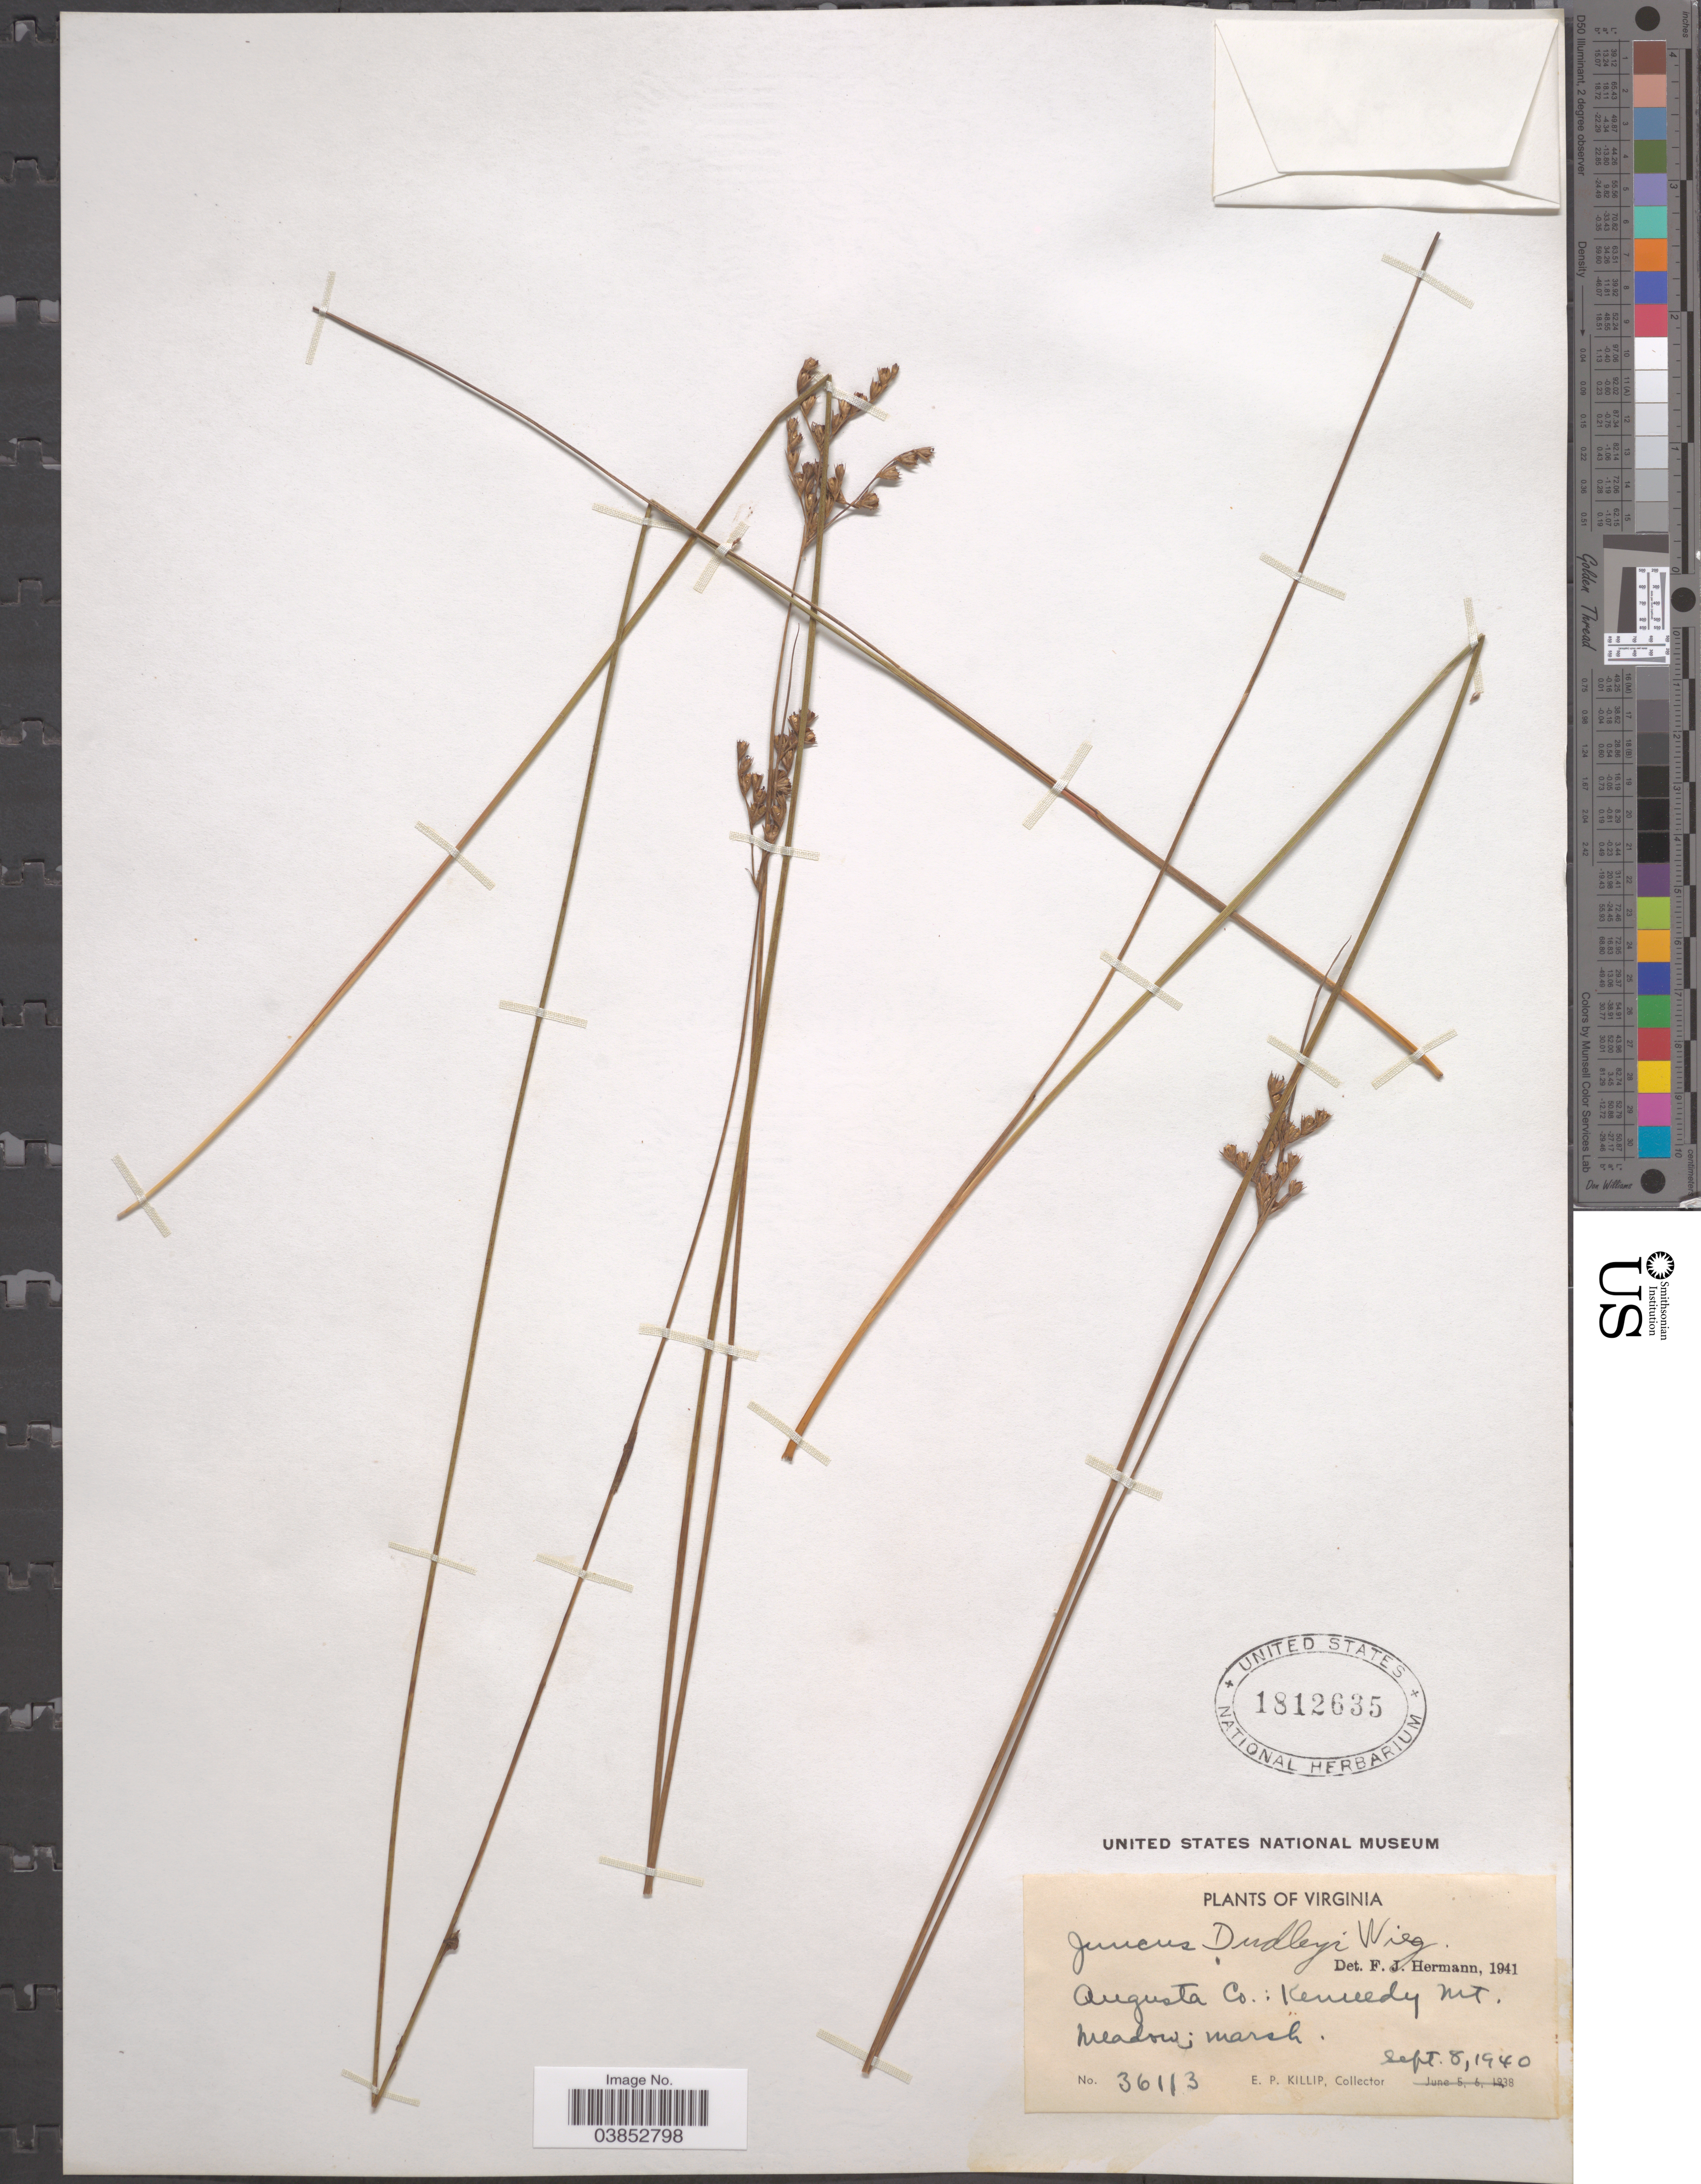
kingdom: Plantae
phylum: Tracheophyta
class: Liliopsida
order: Poales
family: Juncaceae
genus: Juncus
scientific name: Juncus dudleyi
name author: Wiegand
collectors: E. P. Killip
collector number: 36113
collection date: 1940-09-08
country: United States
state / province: Virginia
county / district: Augusta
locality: Augusta Co.: Kennedy Mt. Meadow; marsh.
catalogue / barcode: US 1812635